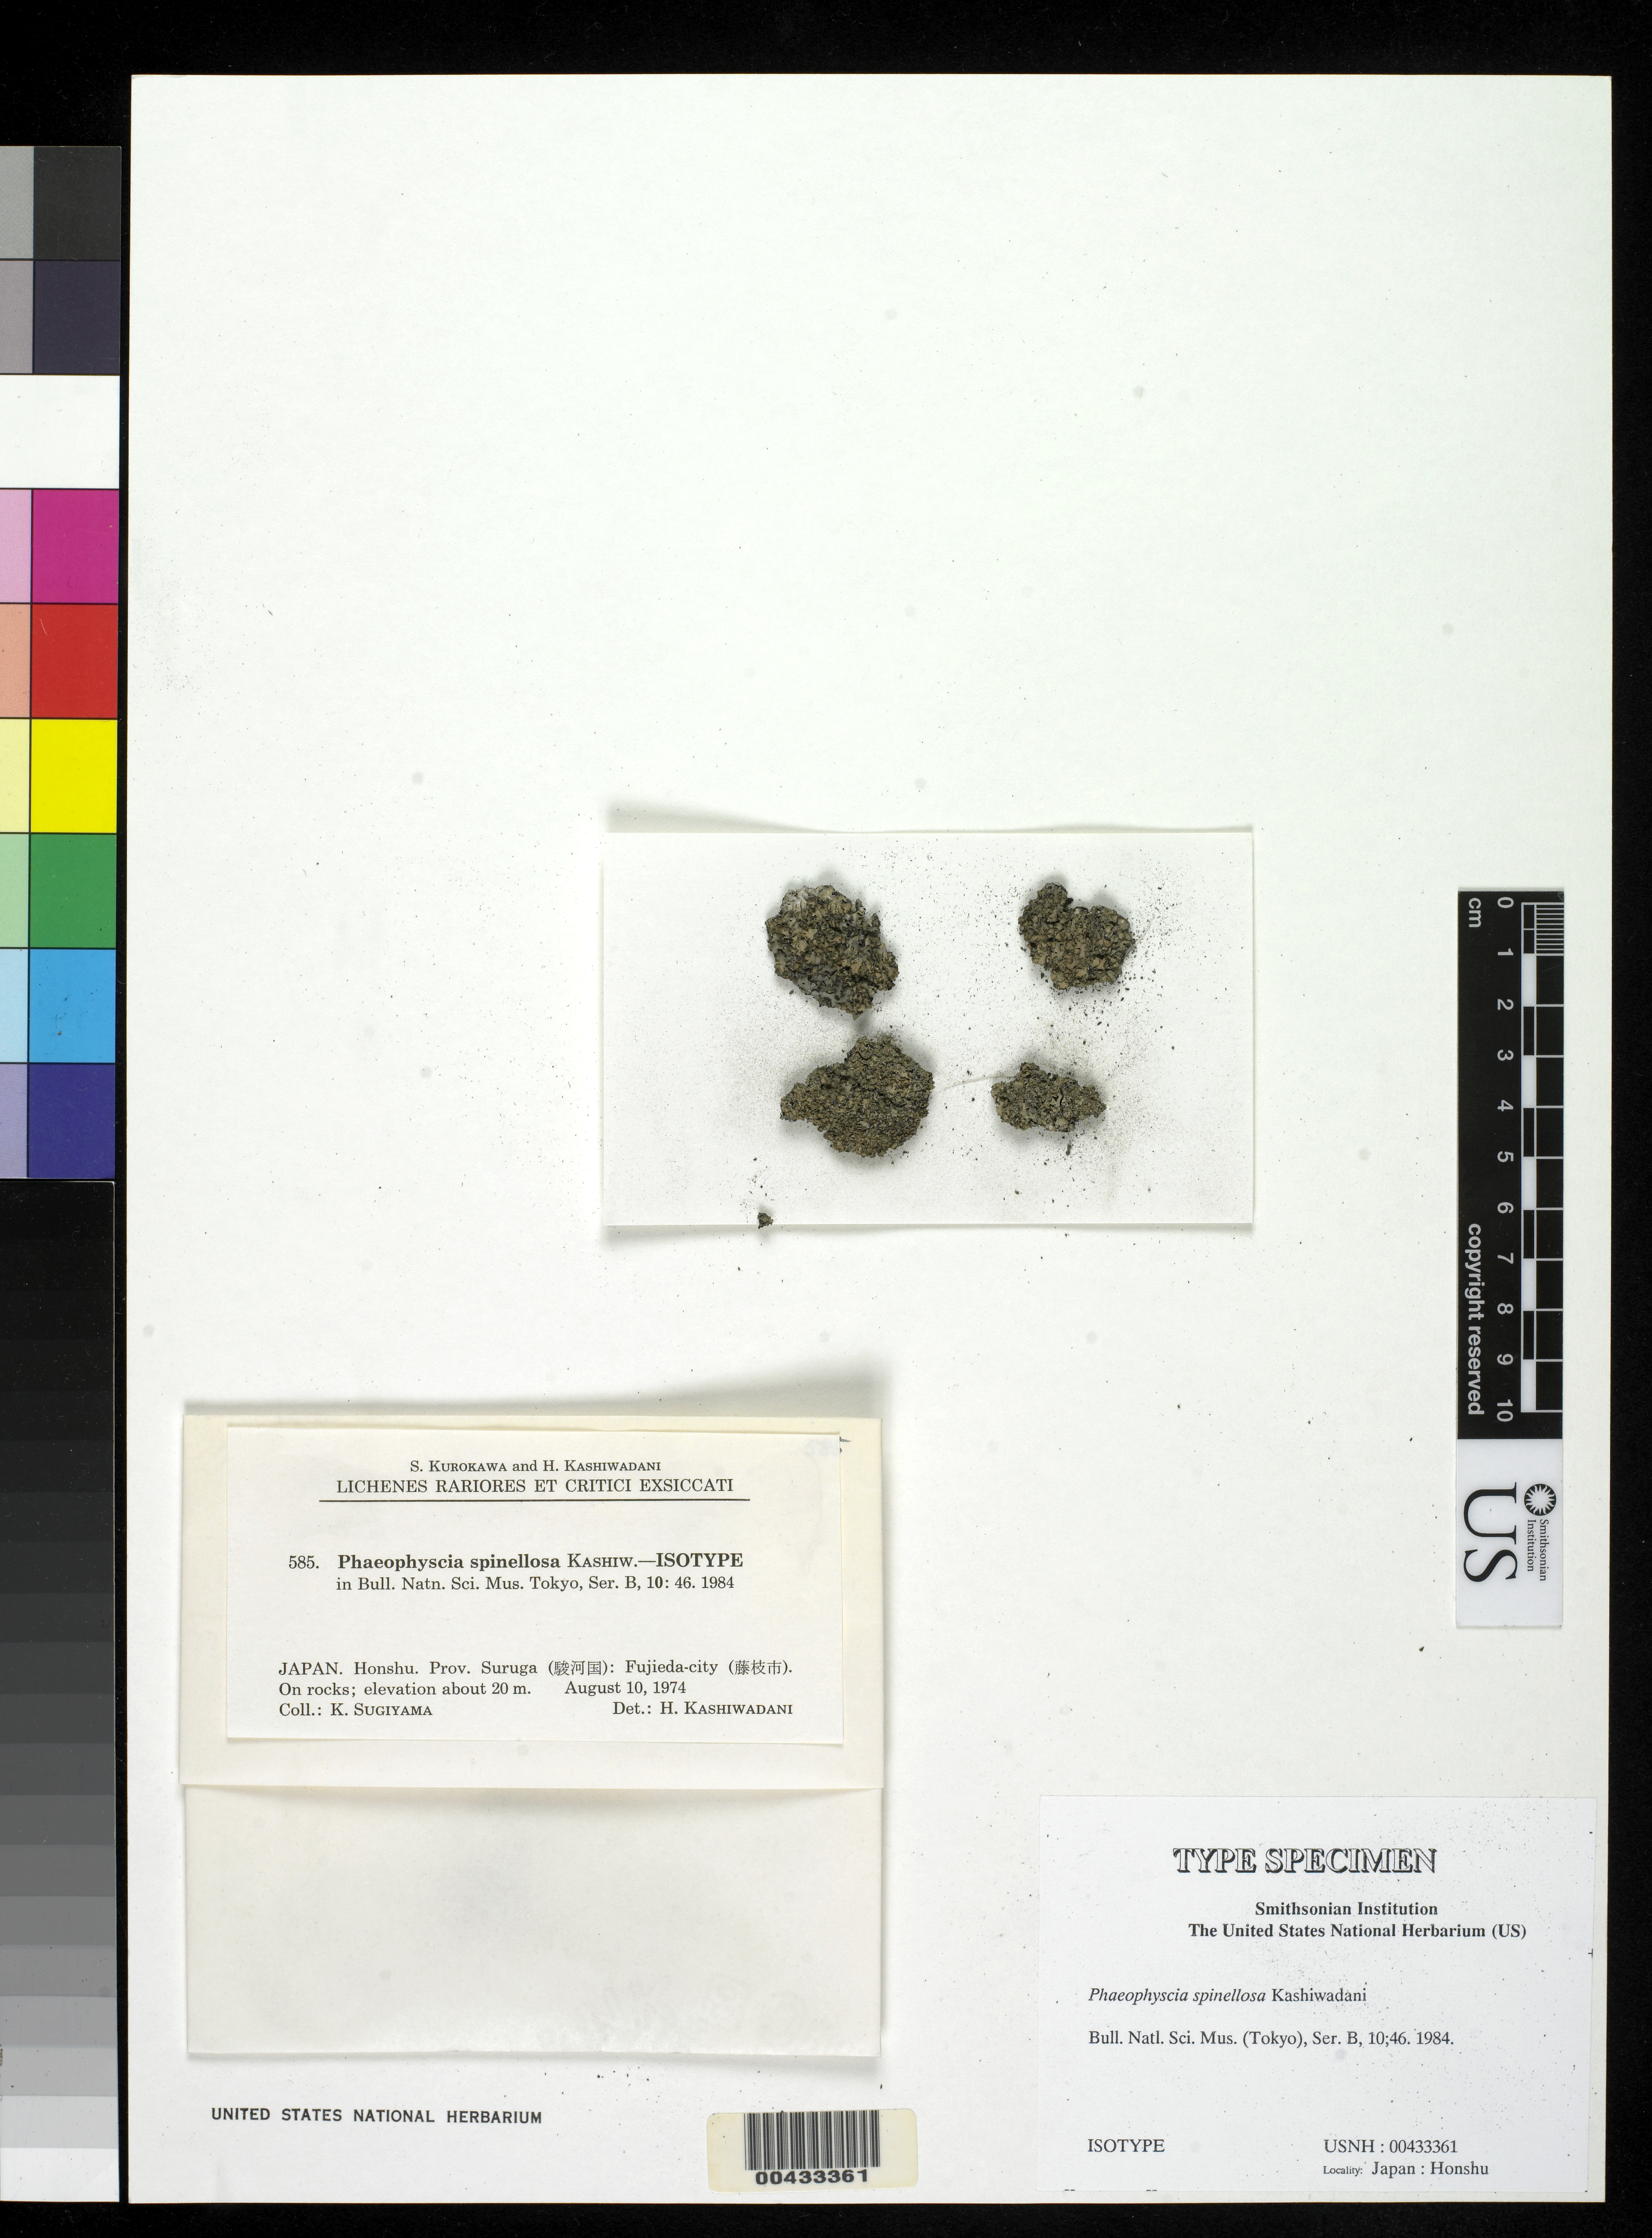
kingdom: Fungi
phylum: Ascomycota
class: Lecanoromycetes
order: Caliciales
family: Physciaceae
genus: Phaeophyscia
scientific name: Phaeophyscia spinellosa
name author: Kashiw.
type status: Isotype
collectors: H. Kashiwadani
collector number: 585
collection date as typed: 10 Aug 1984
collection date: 1984-08-10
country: Japan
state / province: Sizuoka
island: Honshu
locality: Fujieda City.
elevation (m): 20